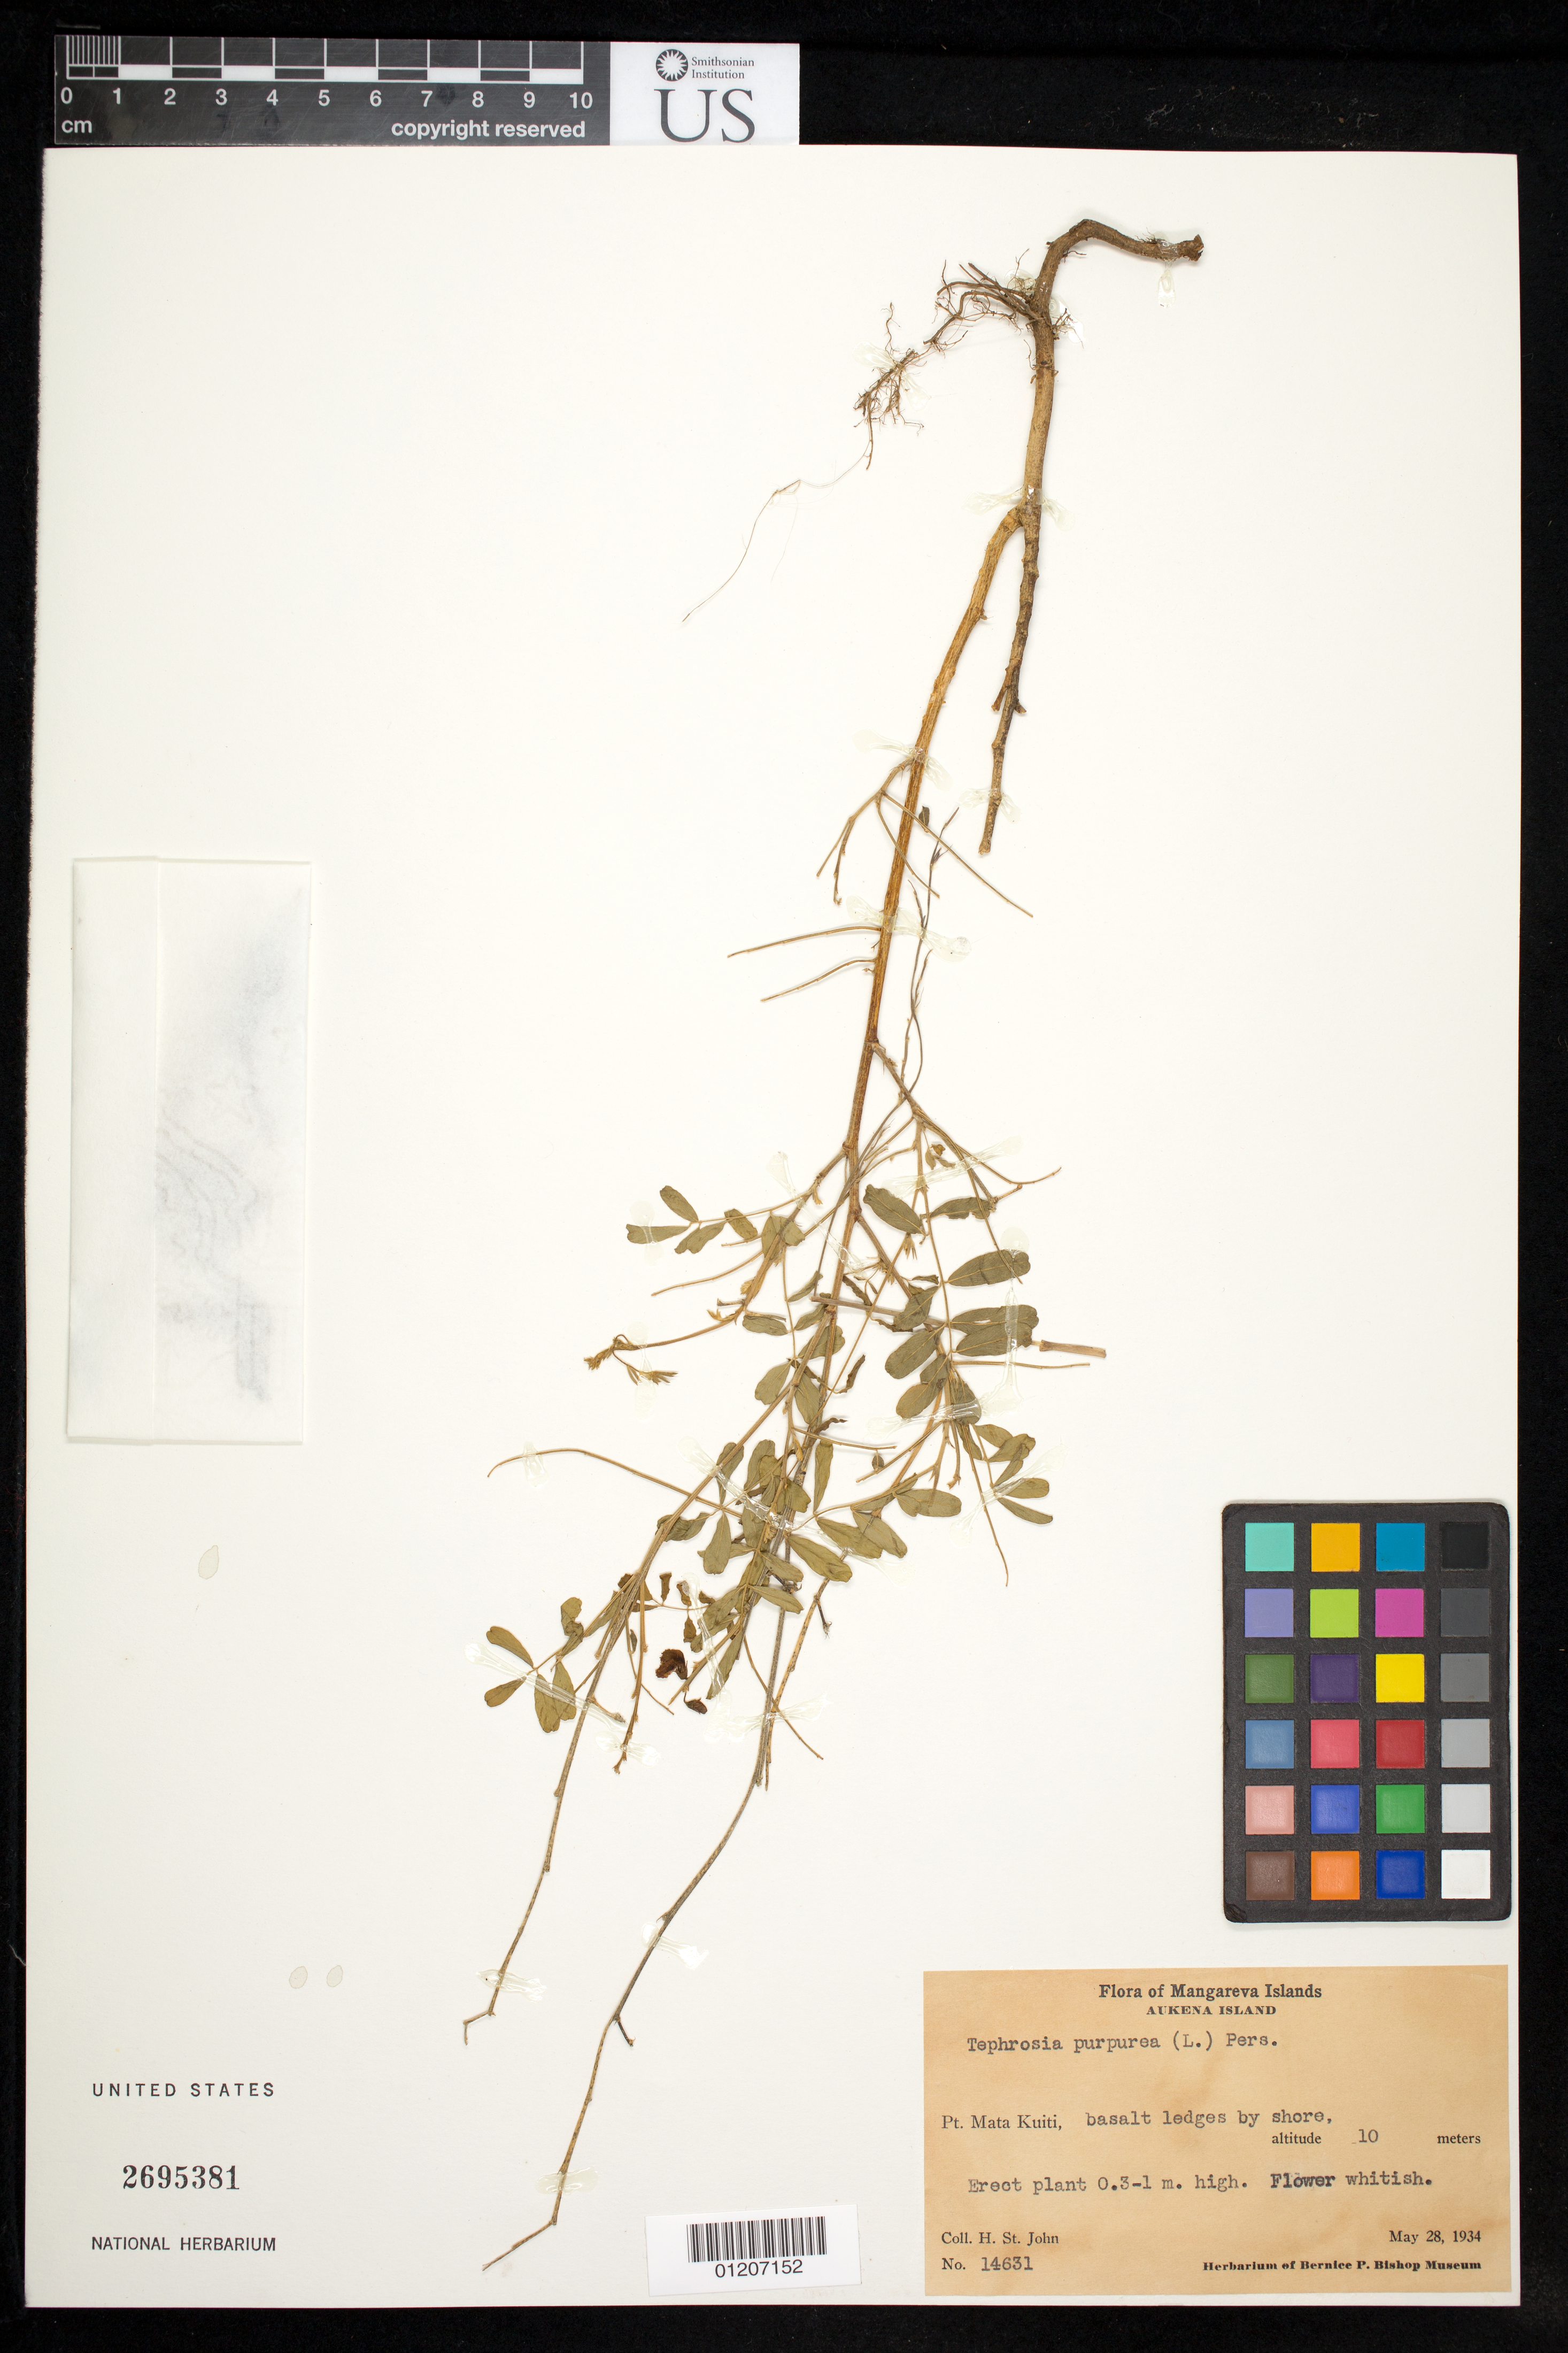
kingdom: Plantae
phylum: Tracheophyta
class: Magnoliopsida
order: Fabales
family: Fabaceae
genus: Tephrosia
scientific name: Tephrosia purpurea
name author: (L.) Pers.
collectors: H. St. John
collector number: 14631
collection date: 1934-05-28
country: French Polynesia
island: Aukena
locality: Mangareva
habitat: By shore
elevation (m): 10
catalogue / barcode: US 2695381